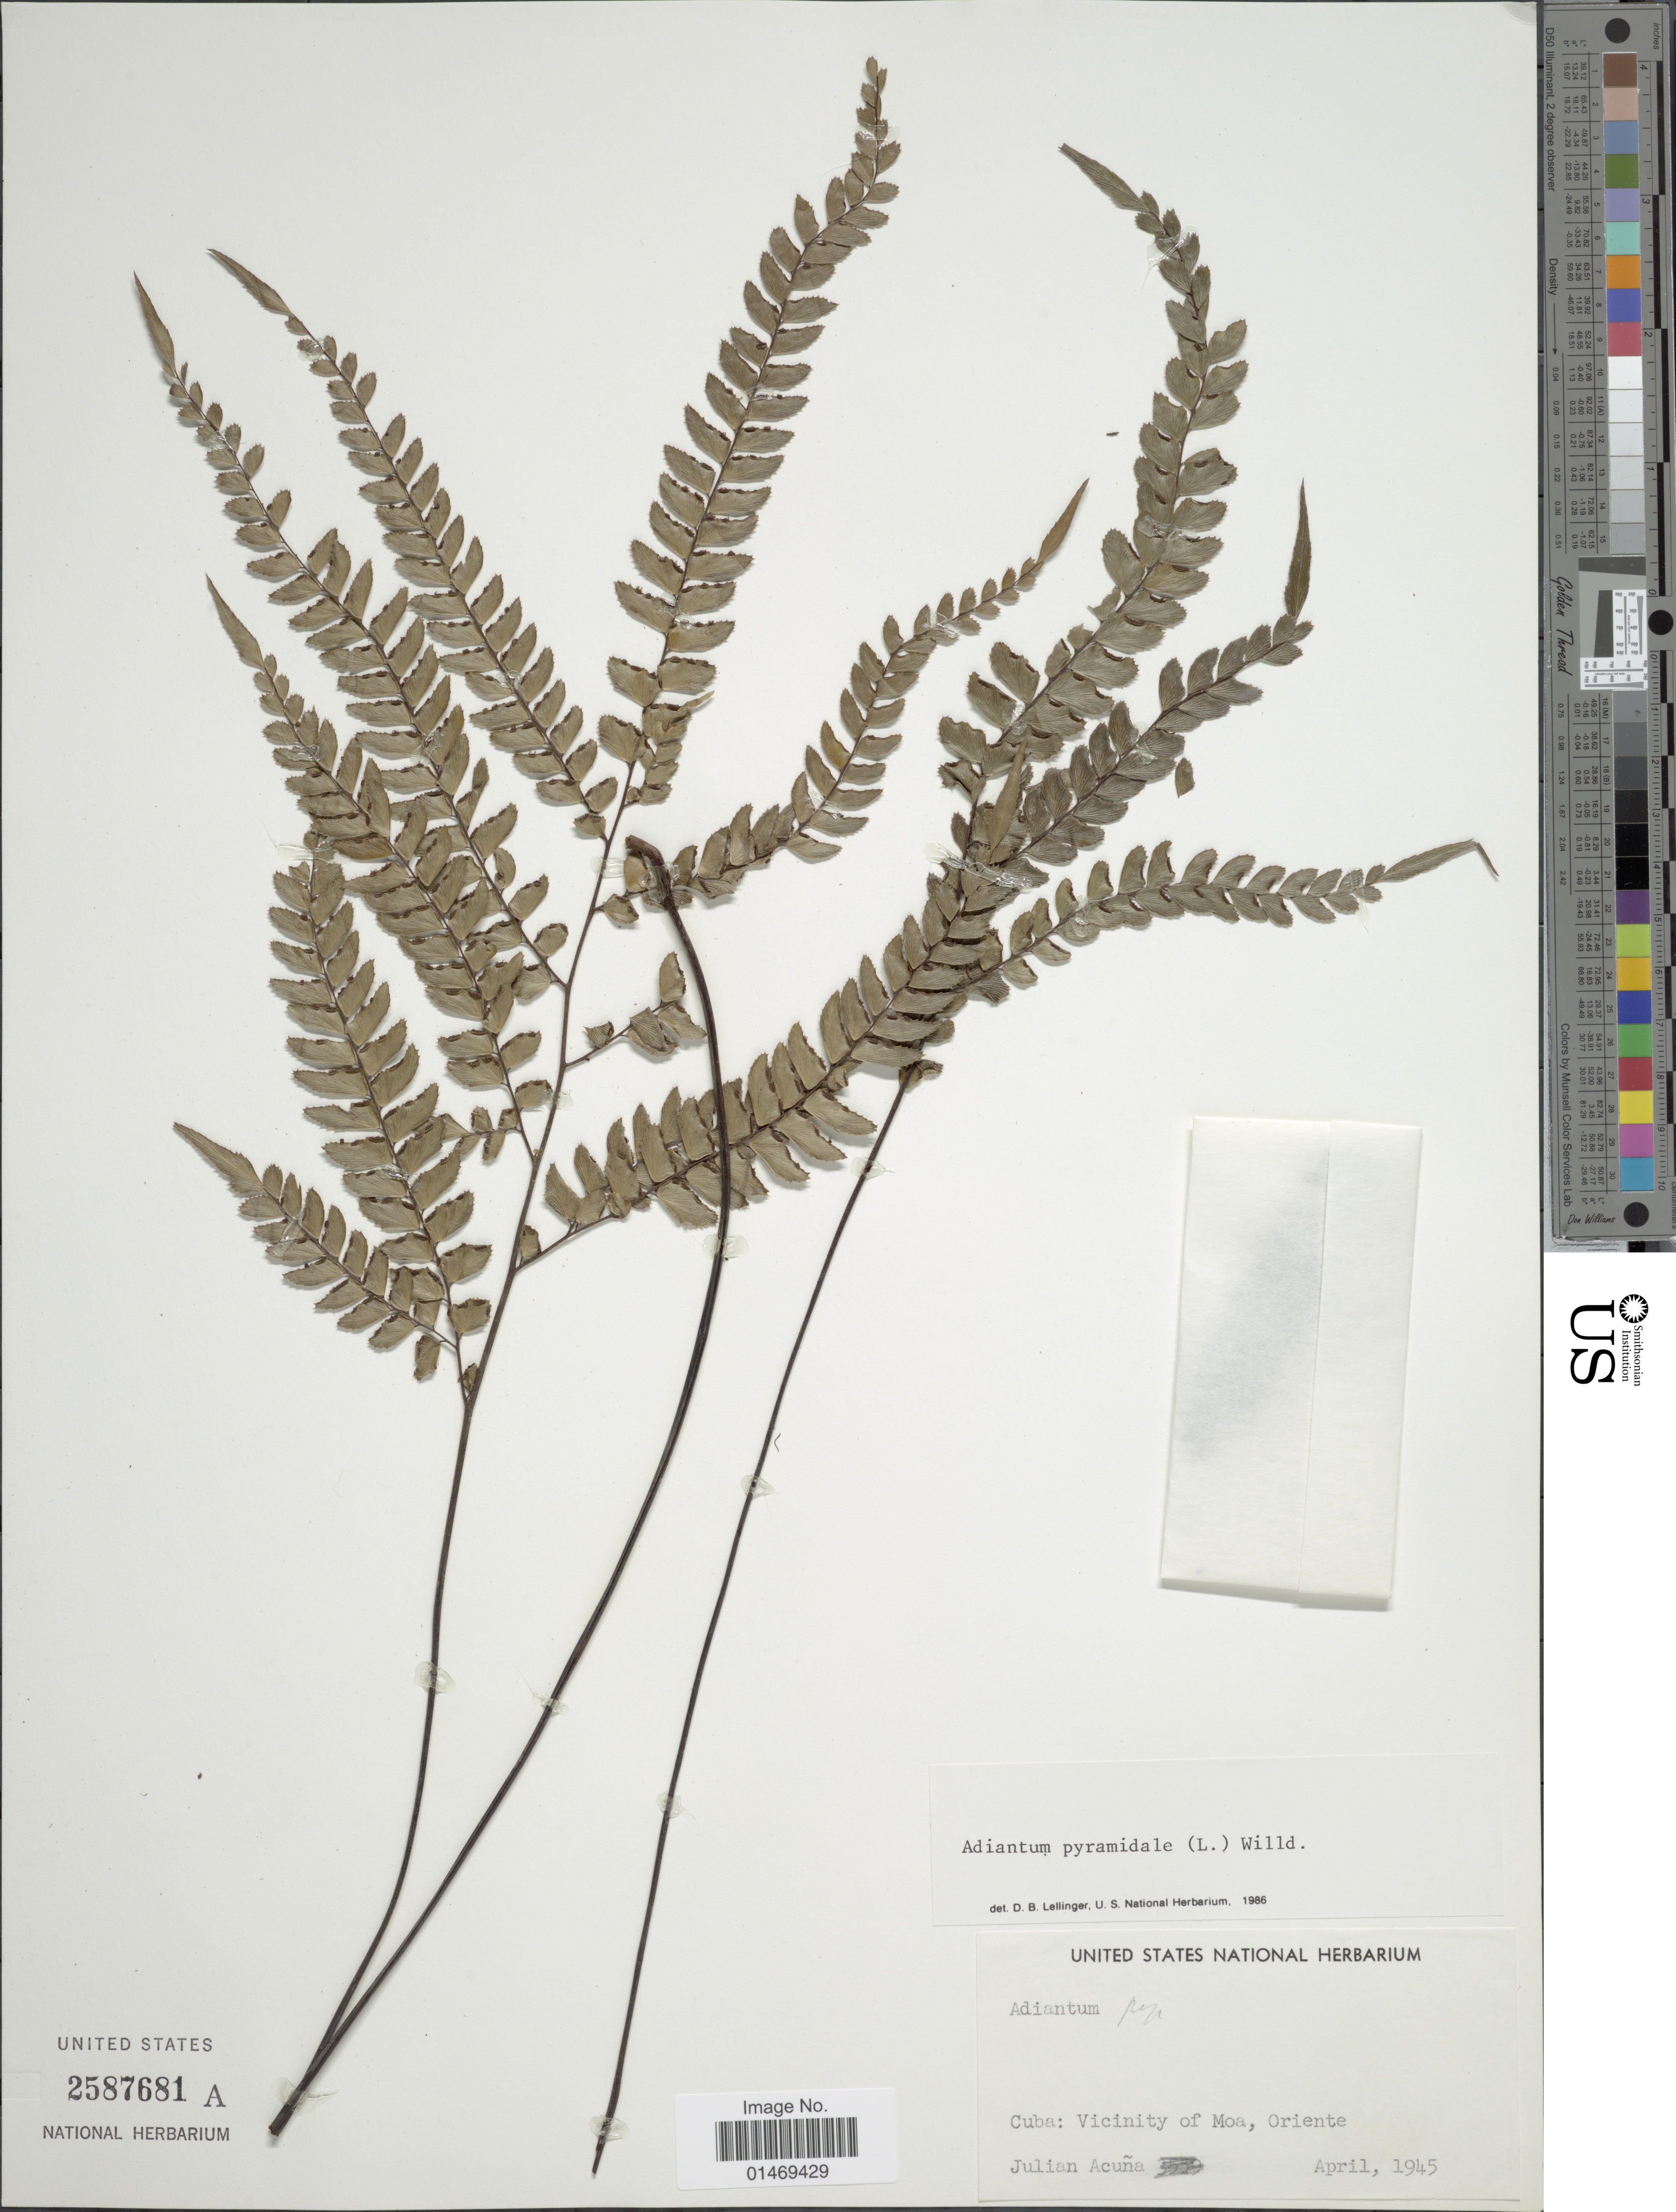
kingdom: Plantae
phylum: Tracheophyta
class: Polypodiopsida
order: Polypodiales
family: Pteridaceae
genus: Adiantum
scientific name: Adiantum pyramidale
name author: (L.) Willd.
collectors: J. B. Acuña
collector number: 3559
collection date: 1945-04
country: Cuba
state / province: Oriente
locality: Vicinity of Moa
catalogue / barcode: US 2587681A